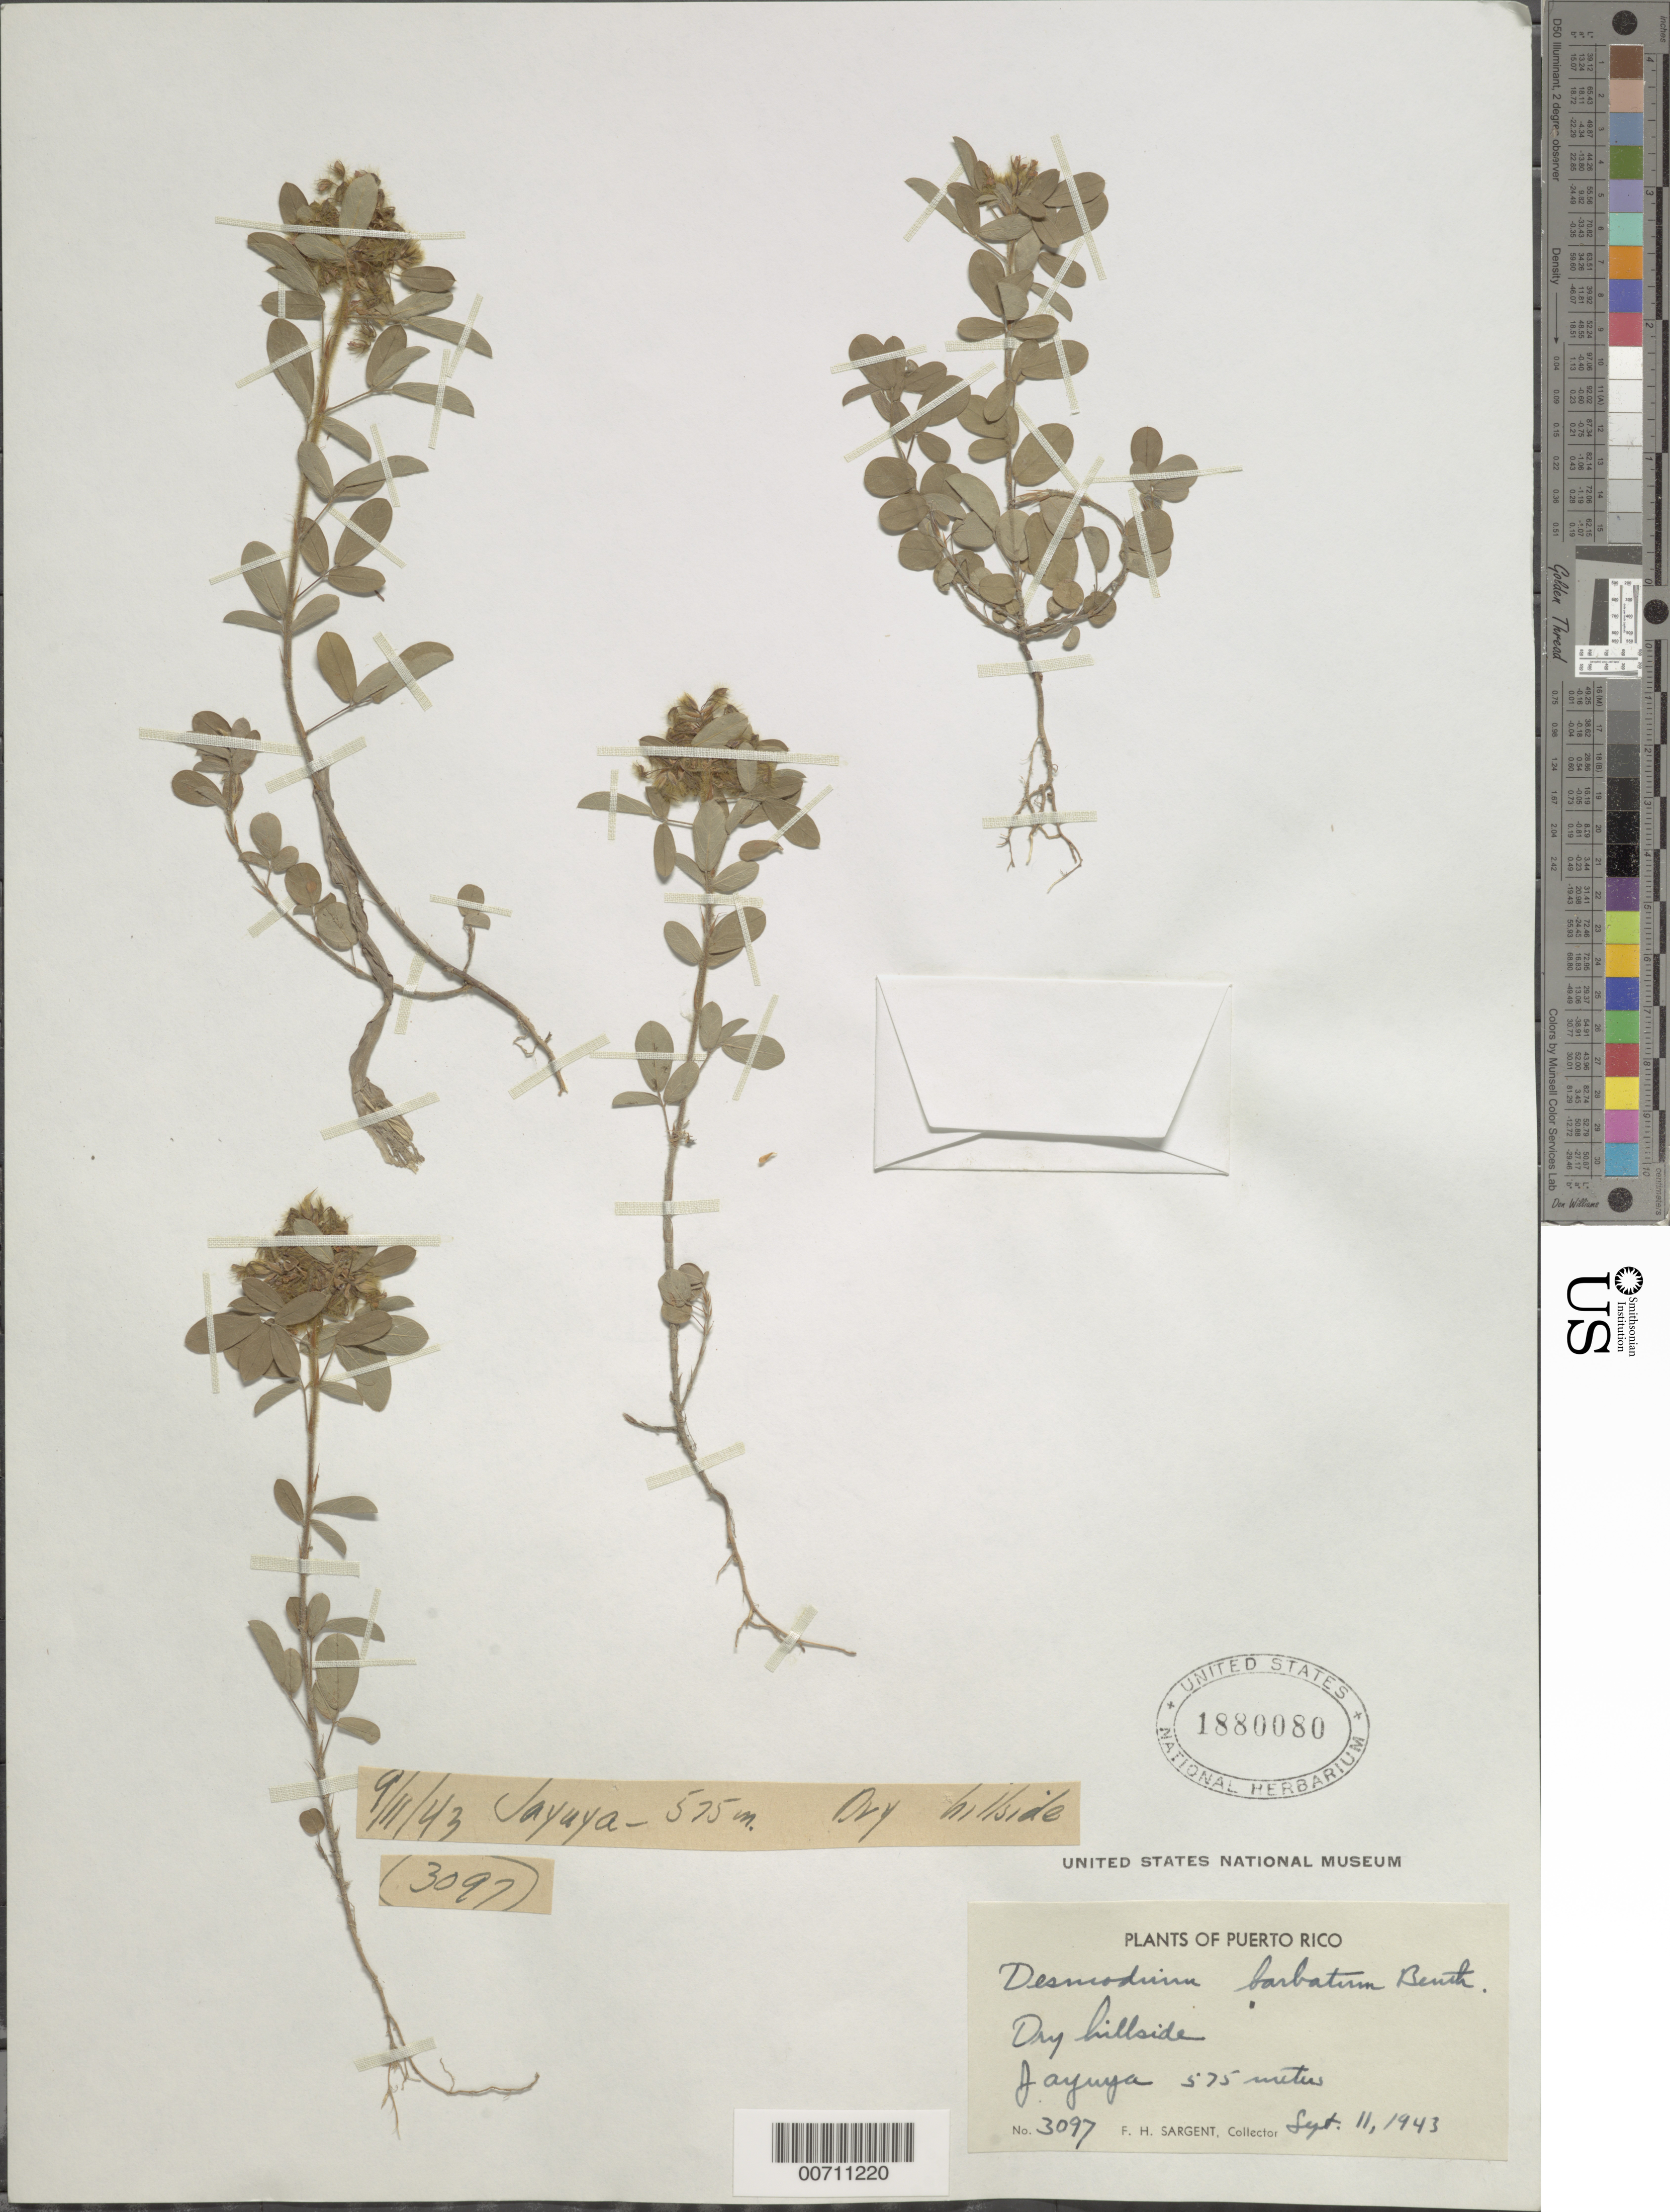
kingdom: Plantae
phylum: Tracheophyta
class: Magnoliopsida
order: Fabales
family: Fabaceae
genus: Grona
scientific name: Grona barbata var. barbata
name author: (L.) H. Ohashi & K. Ohashi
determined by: Strong, Mark T., (BOT), Smithsonian Institution - National Museum of Natural History (UNITED STATES)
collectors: F. H. Sargent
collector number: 3097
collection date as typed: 11 Sep 1943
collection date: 1943-09-11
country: Puerto Rico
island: Greater Antilles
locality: Jayuya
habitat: Dry hillside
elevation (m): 575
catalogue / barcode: US 1880080